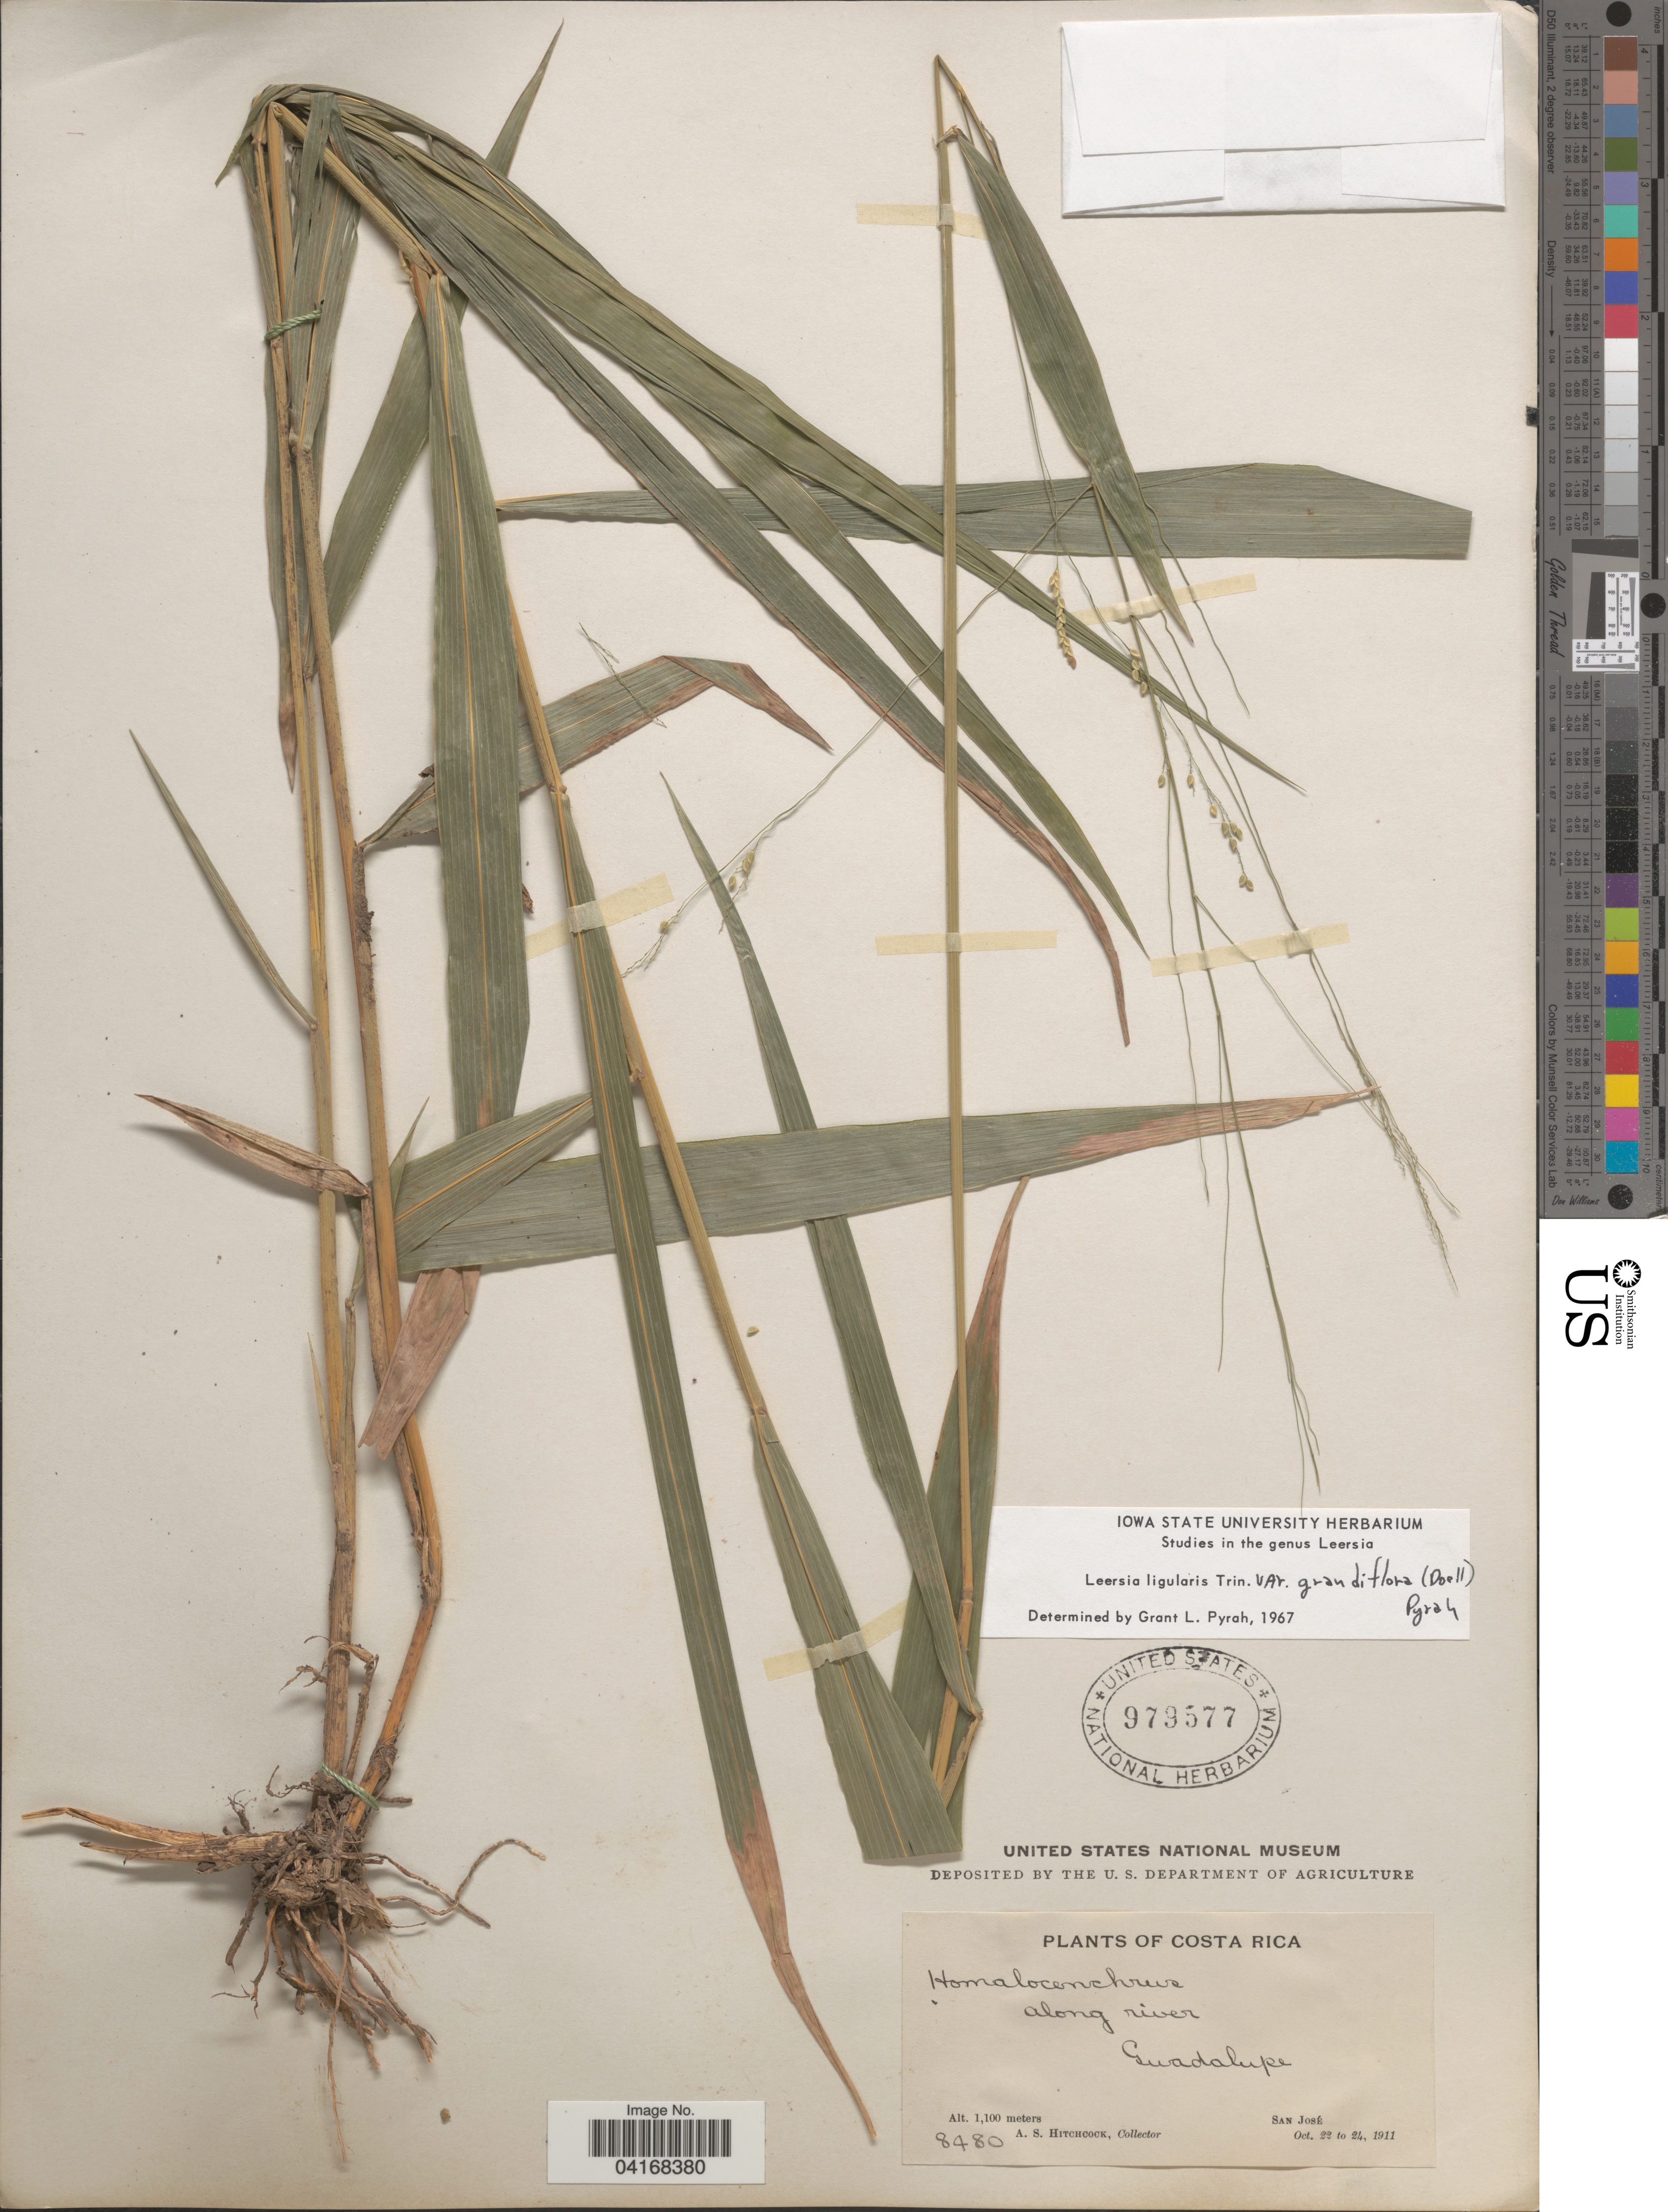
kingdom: Plantae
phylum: Tracheophyta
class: Liliopsida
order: Poales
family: Poaceae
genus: Leersia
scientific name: Leersia ligularis var. grandiflora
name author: Döll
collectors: A. S. Hitchcock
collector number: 8480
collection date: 1911-10-22/1911-10-24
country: Costa Rica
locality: Along river. Guadalupe.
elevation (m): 1100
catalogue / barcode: US 979577